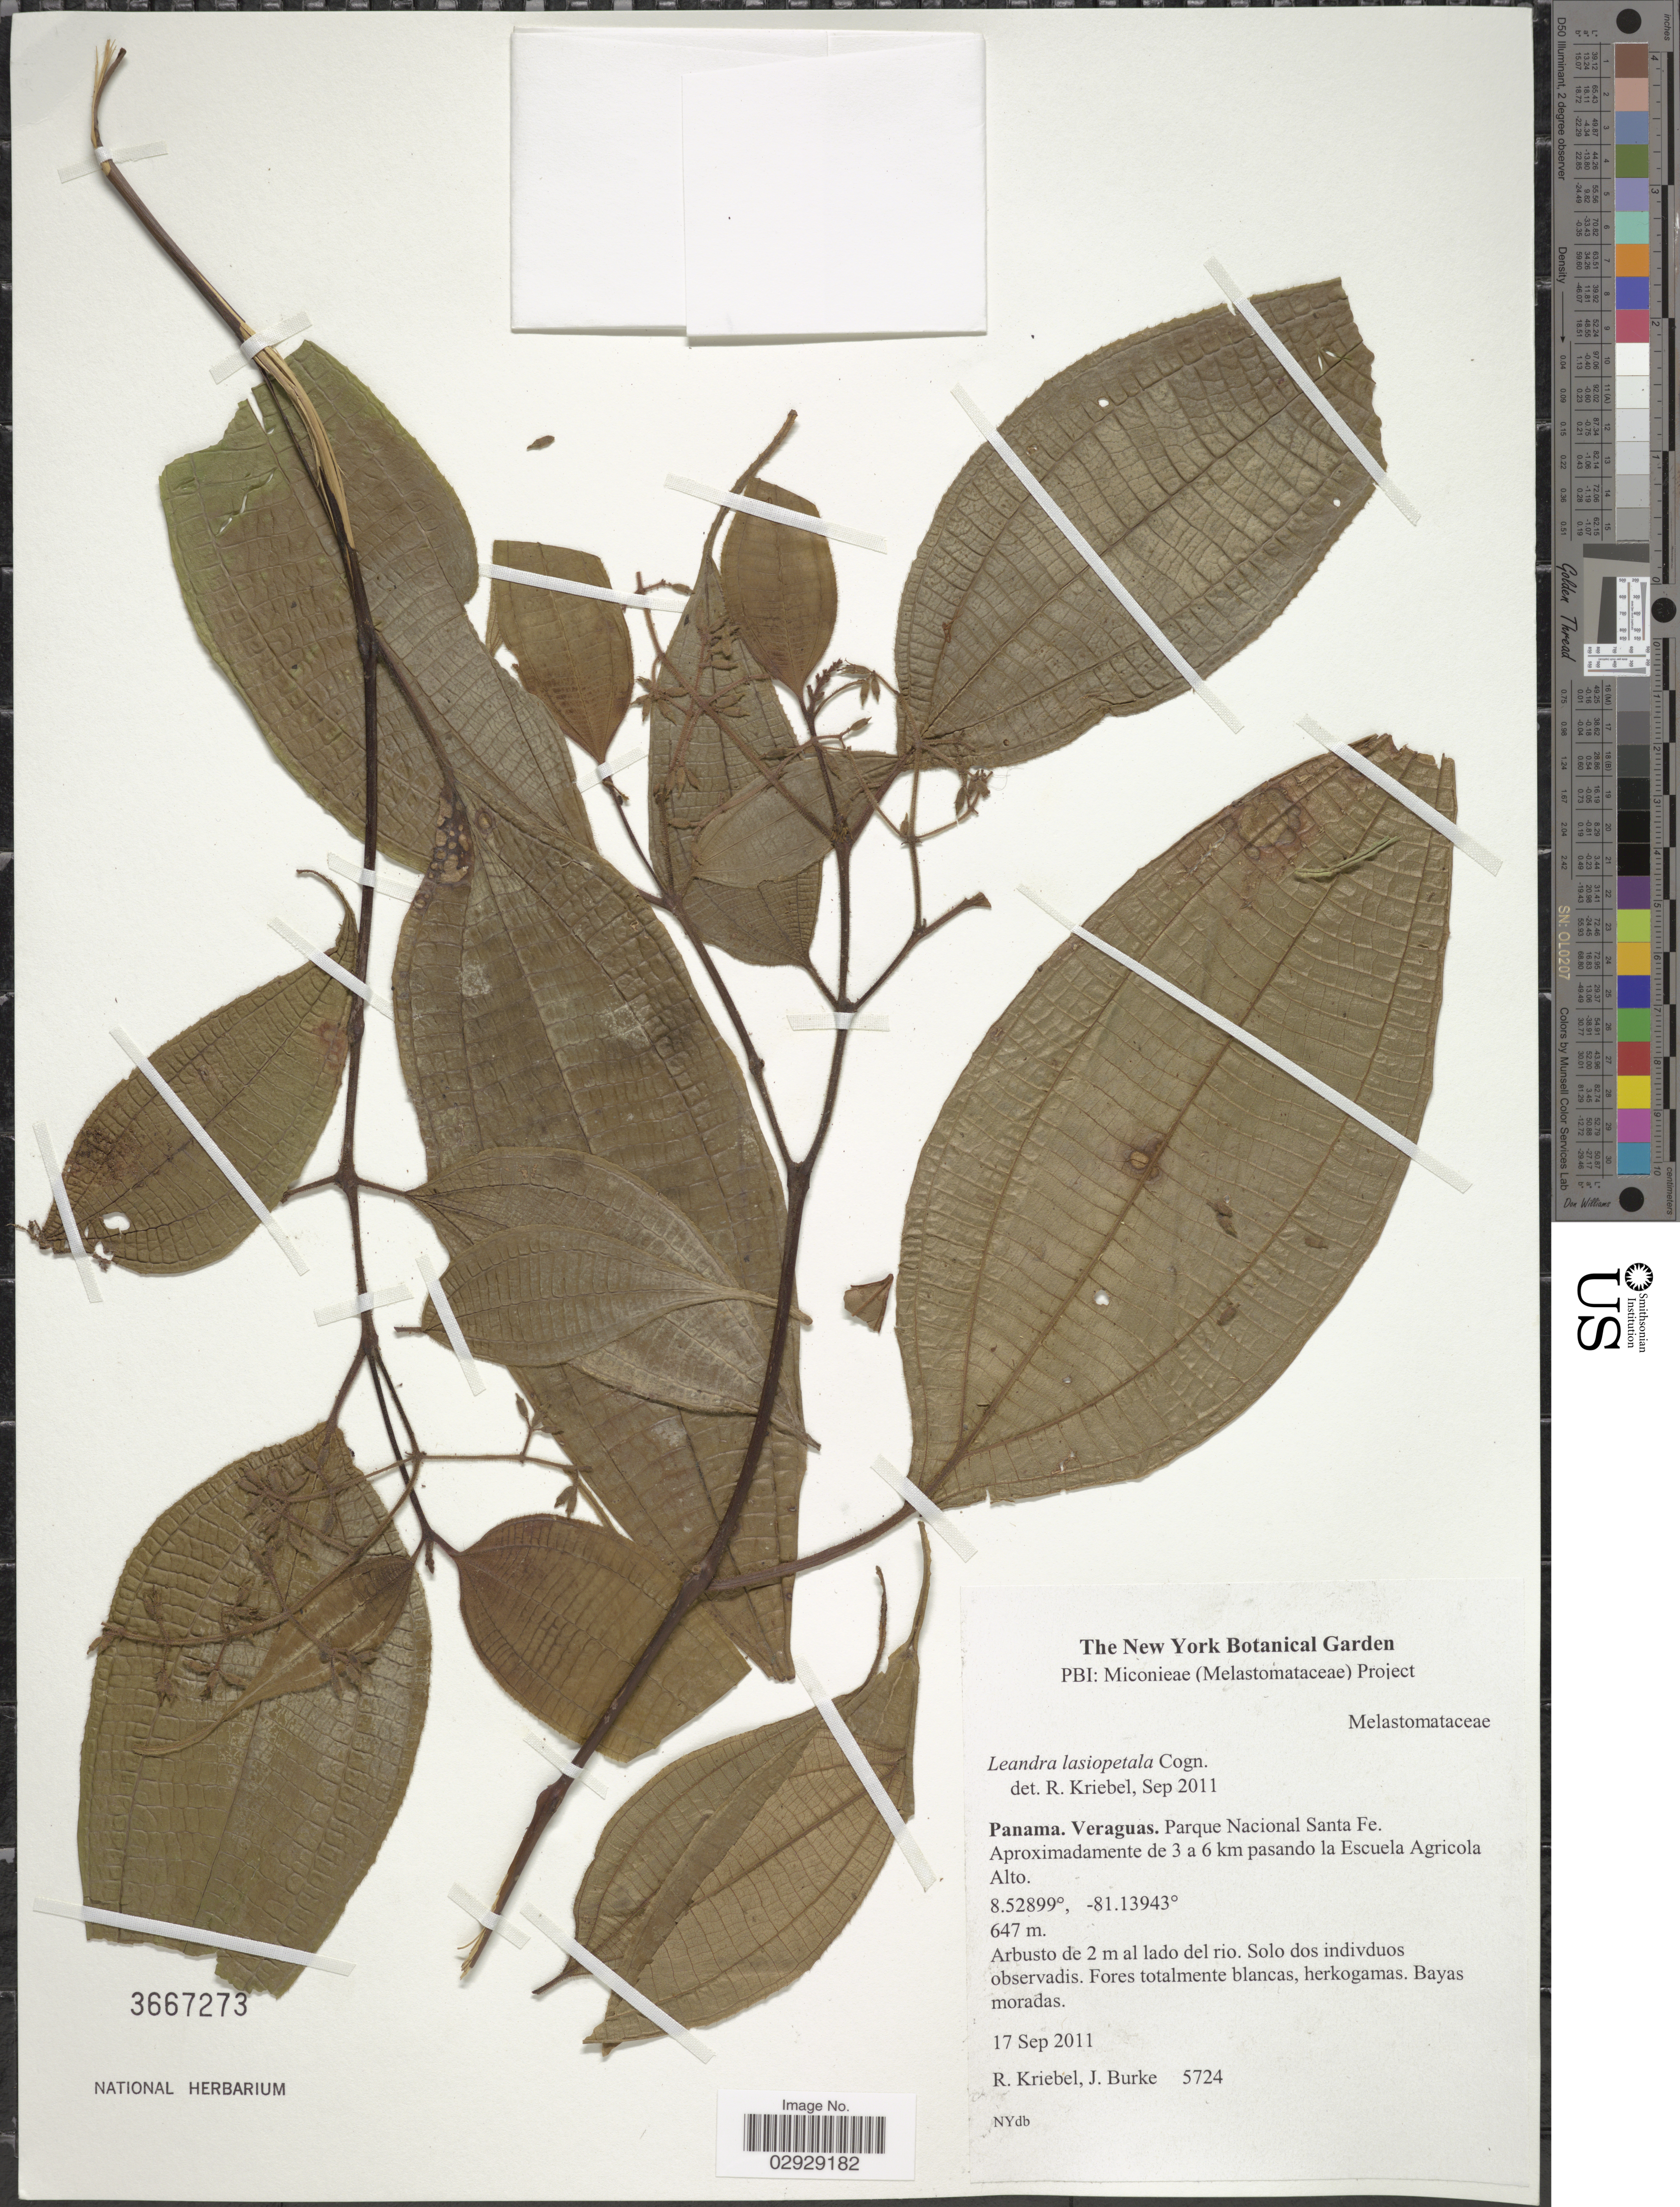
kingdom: Plantae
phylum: Tracheophyta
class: Magnoliopsida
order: Myrtales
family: Melastomataceae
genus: Leandra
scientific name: Leandra lasiopetala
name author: Cogn.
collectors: R. Kriebel & J. Burke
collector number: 5724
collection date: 2011-09-17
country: Panama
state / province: Veraguas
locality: Parque Nacional Santa Fe. Aproximadamente de 3 a 6 km pasando la Escuela Agricola Alto.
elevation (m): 647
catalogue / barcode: US 3667273